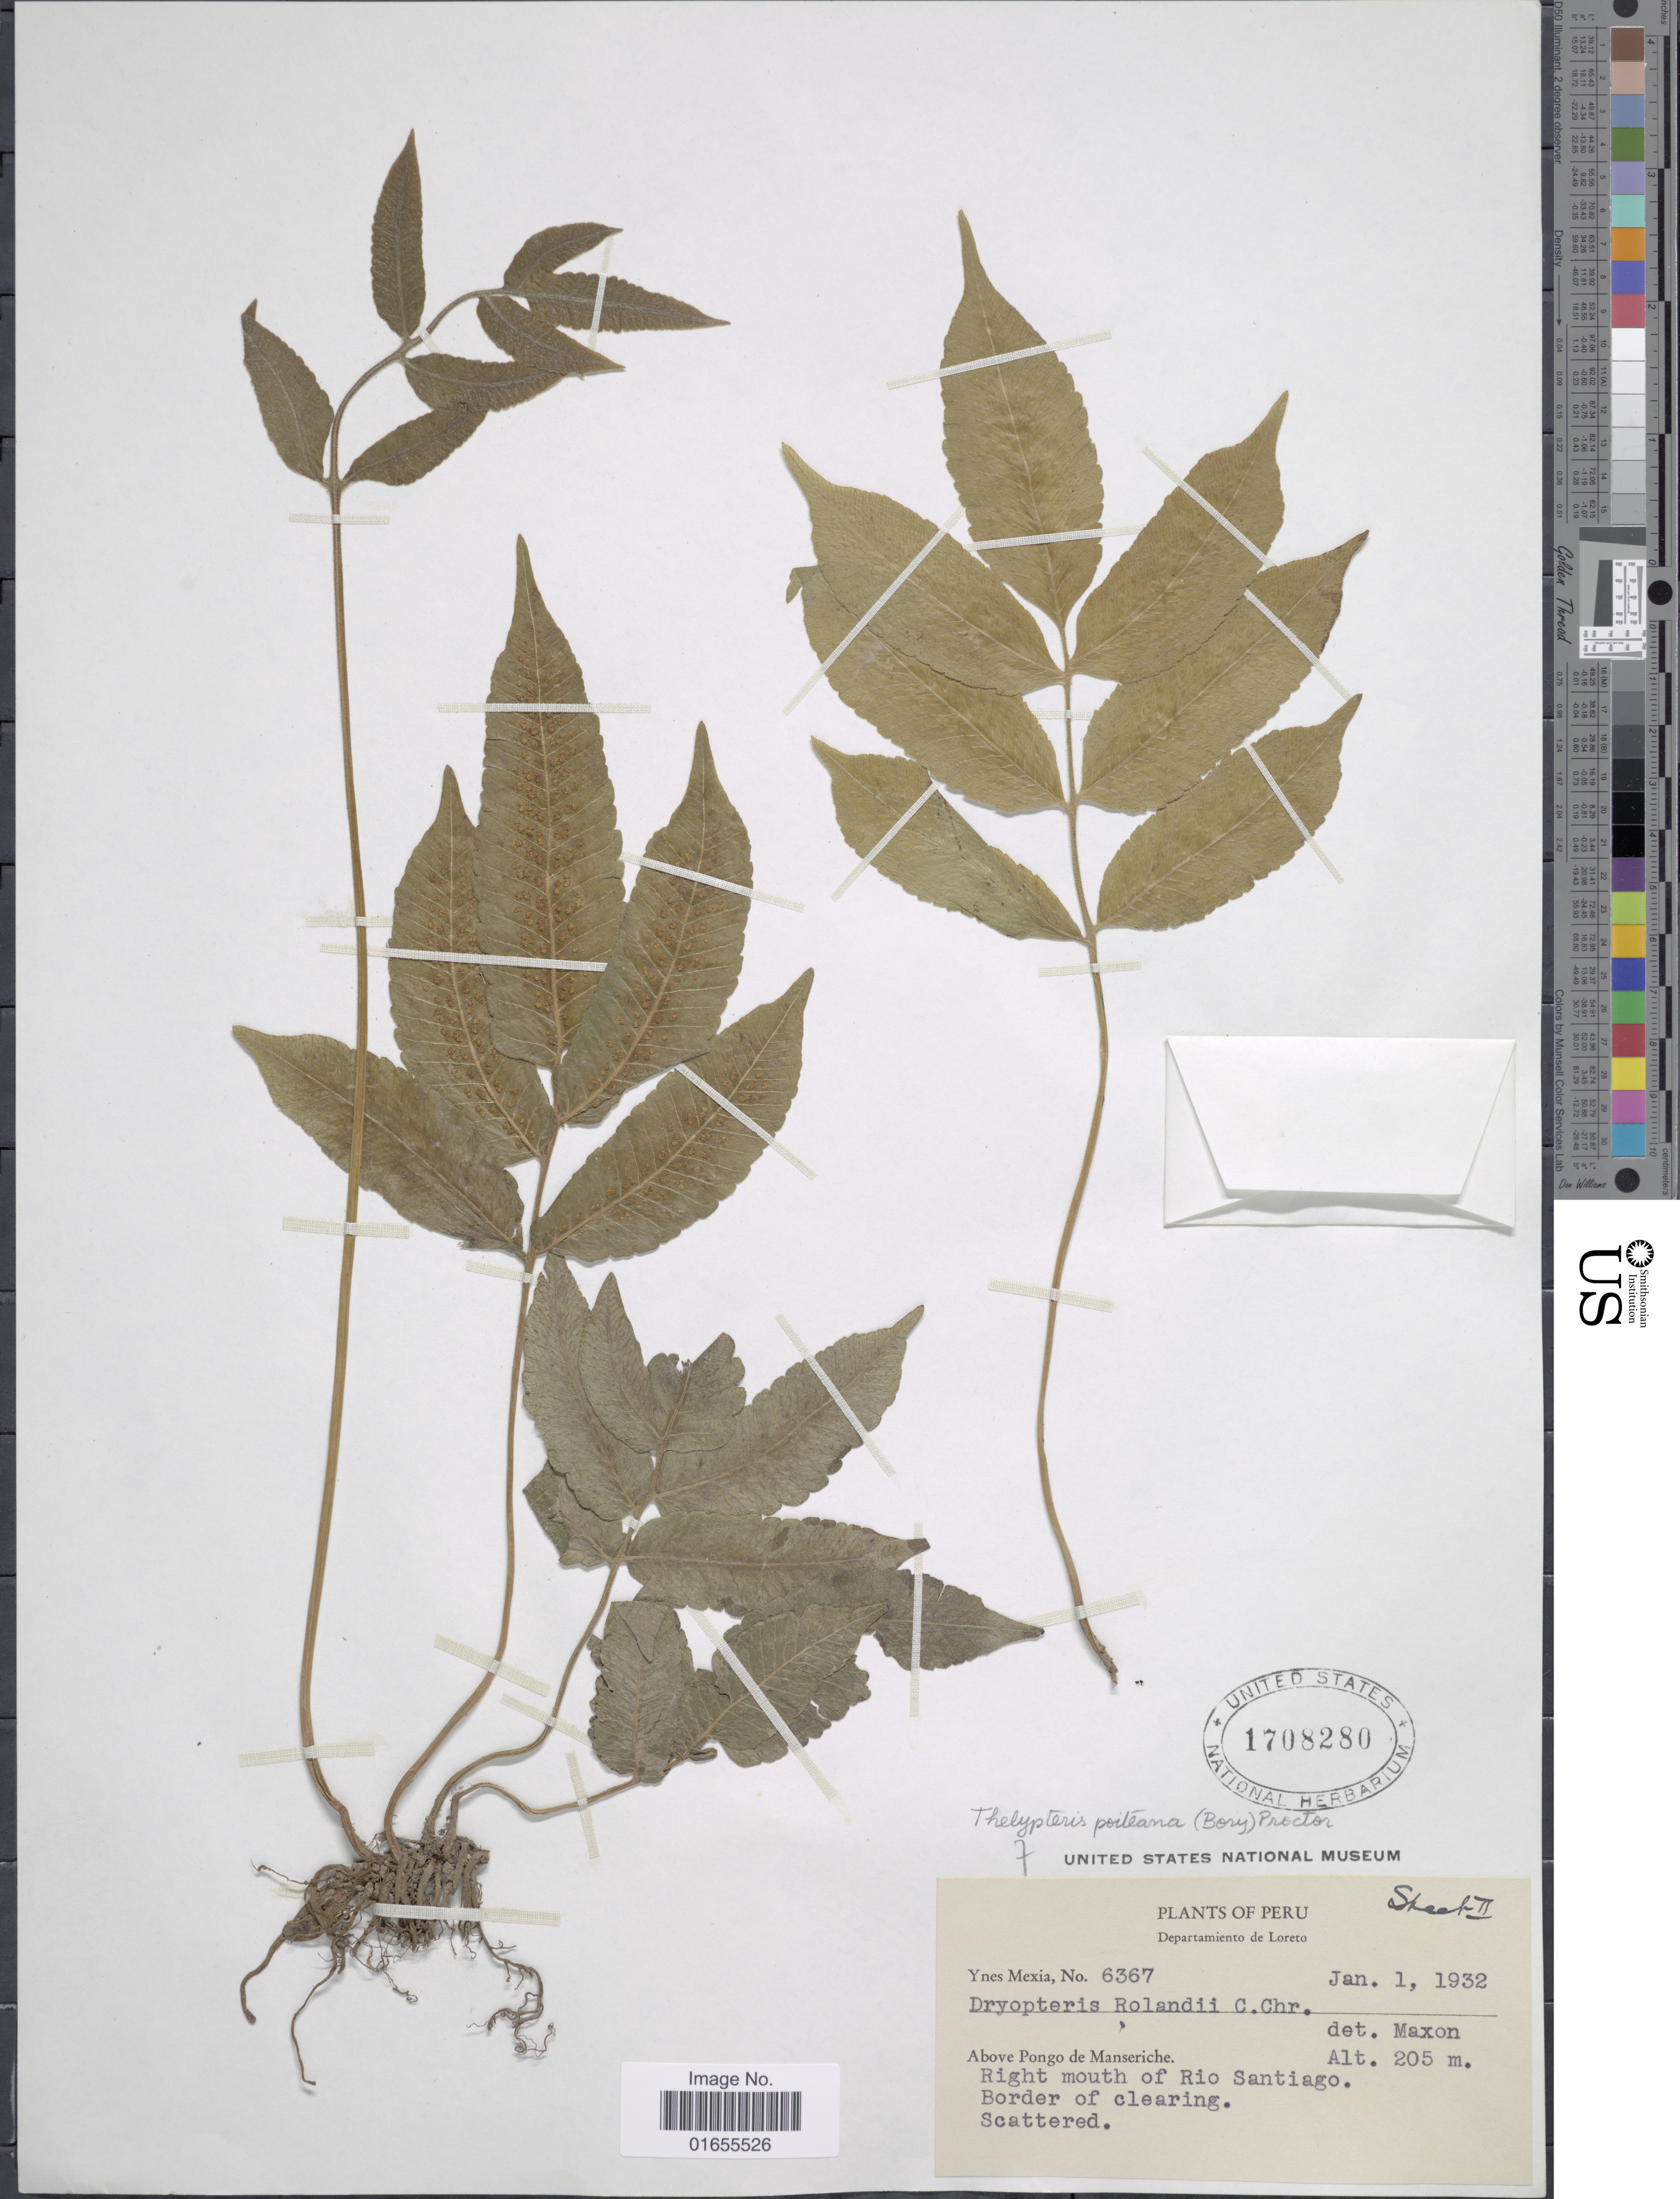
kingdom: Plantae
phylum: Tracheophyta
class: Polypodiopsida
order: Polypodiales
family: Thelypteridaceae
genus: Goniopteris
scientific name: Goniopteris poiteana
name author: (Bory) Ching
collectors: Y. Mexia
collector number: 6367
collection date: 1932-01-01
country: Peru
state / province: Loreto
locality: Above Pongo de Manseriche, right mouth of Rio Santiago. Border of clearing. Scattered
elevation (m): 205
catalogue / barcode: US 1708280